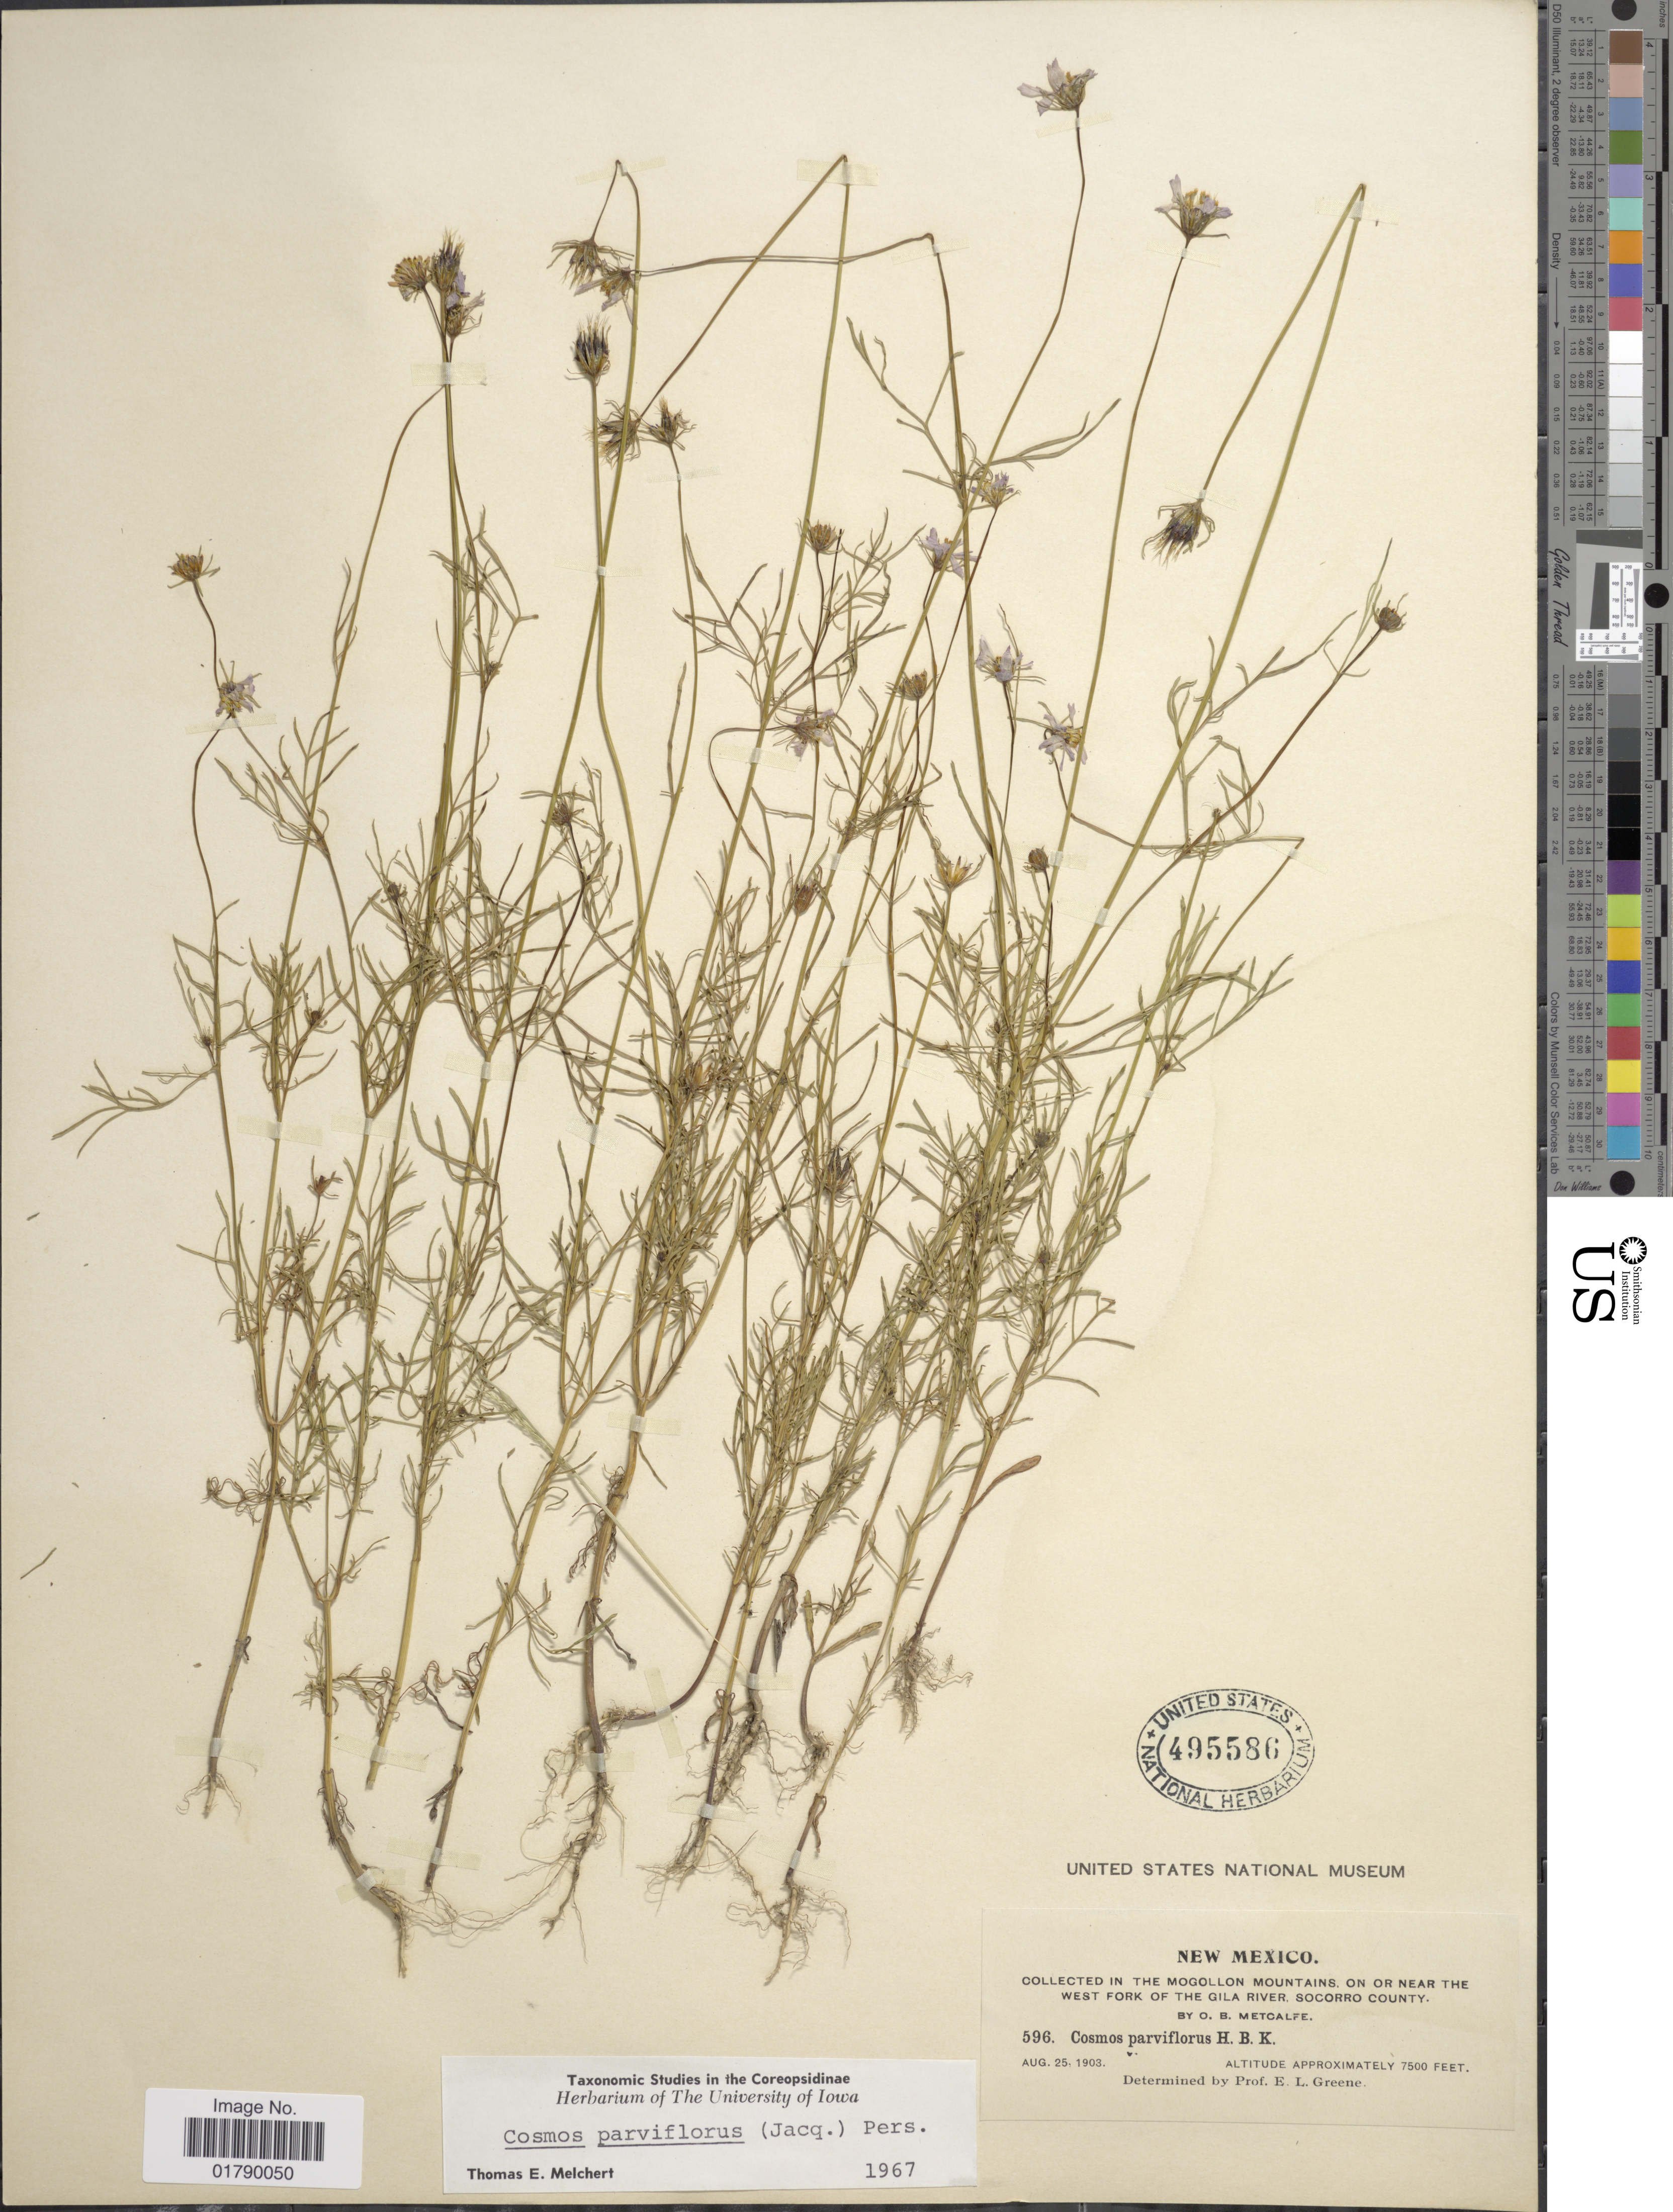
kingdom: Plantae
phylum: Tracheophyta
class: Magnoliopsida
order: Asterales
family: Asteraceae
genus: Cosmos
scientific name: Cosmos parviflorus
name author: (Jacq.) Pers.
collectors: O. B. Metcalfe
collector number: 596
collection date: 1903-08-25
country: United States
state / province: New Mexico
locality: Mogollon Mountains, on or near the West Fork of the Gila River, Socorro County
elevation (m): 2286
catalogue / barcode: US 495586